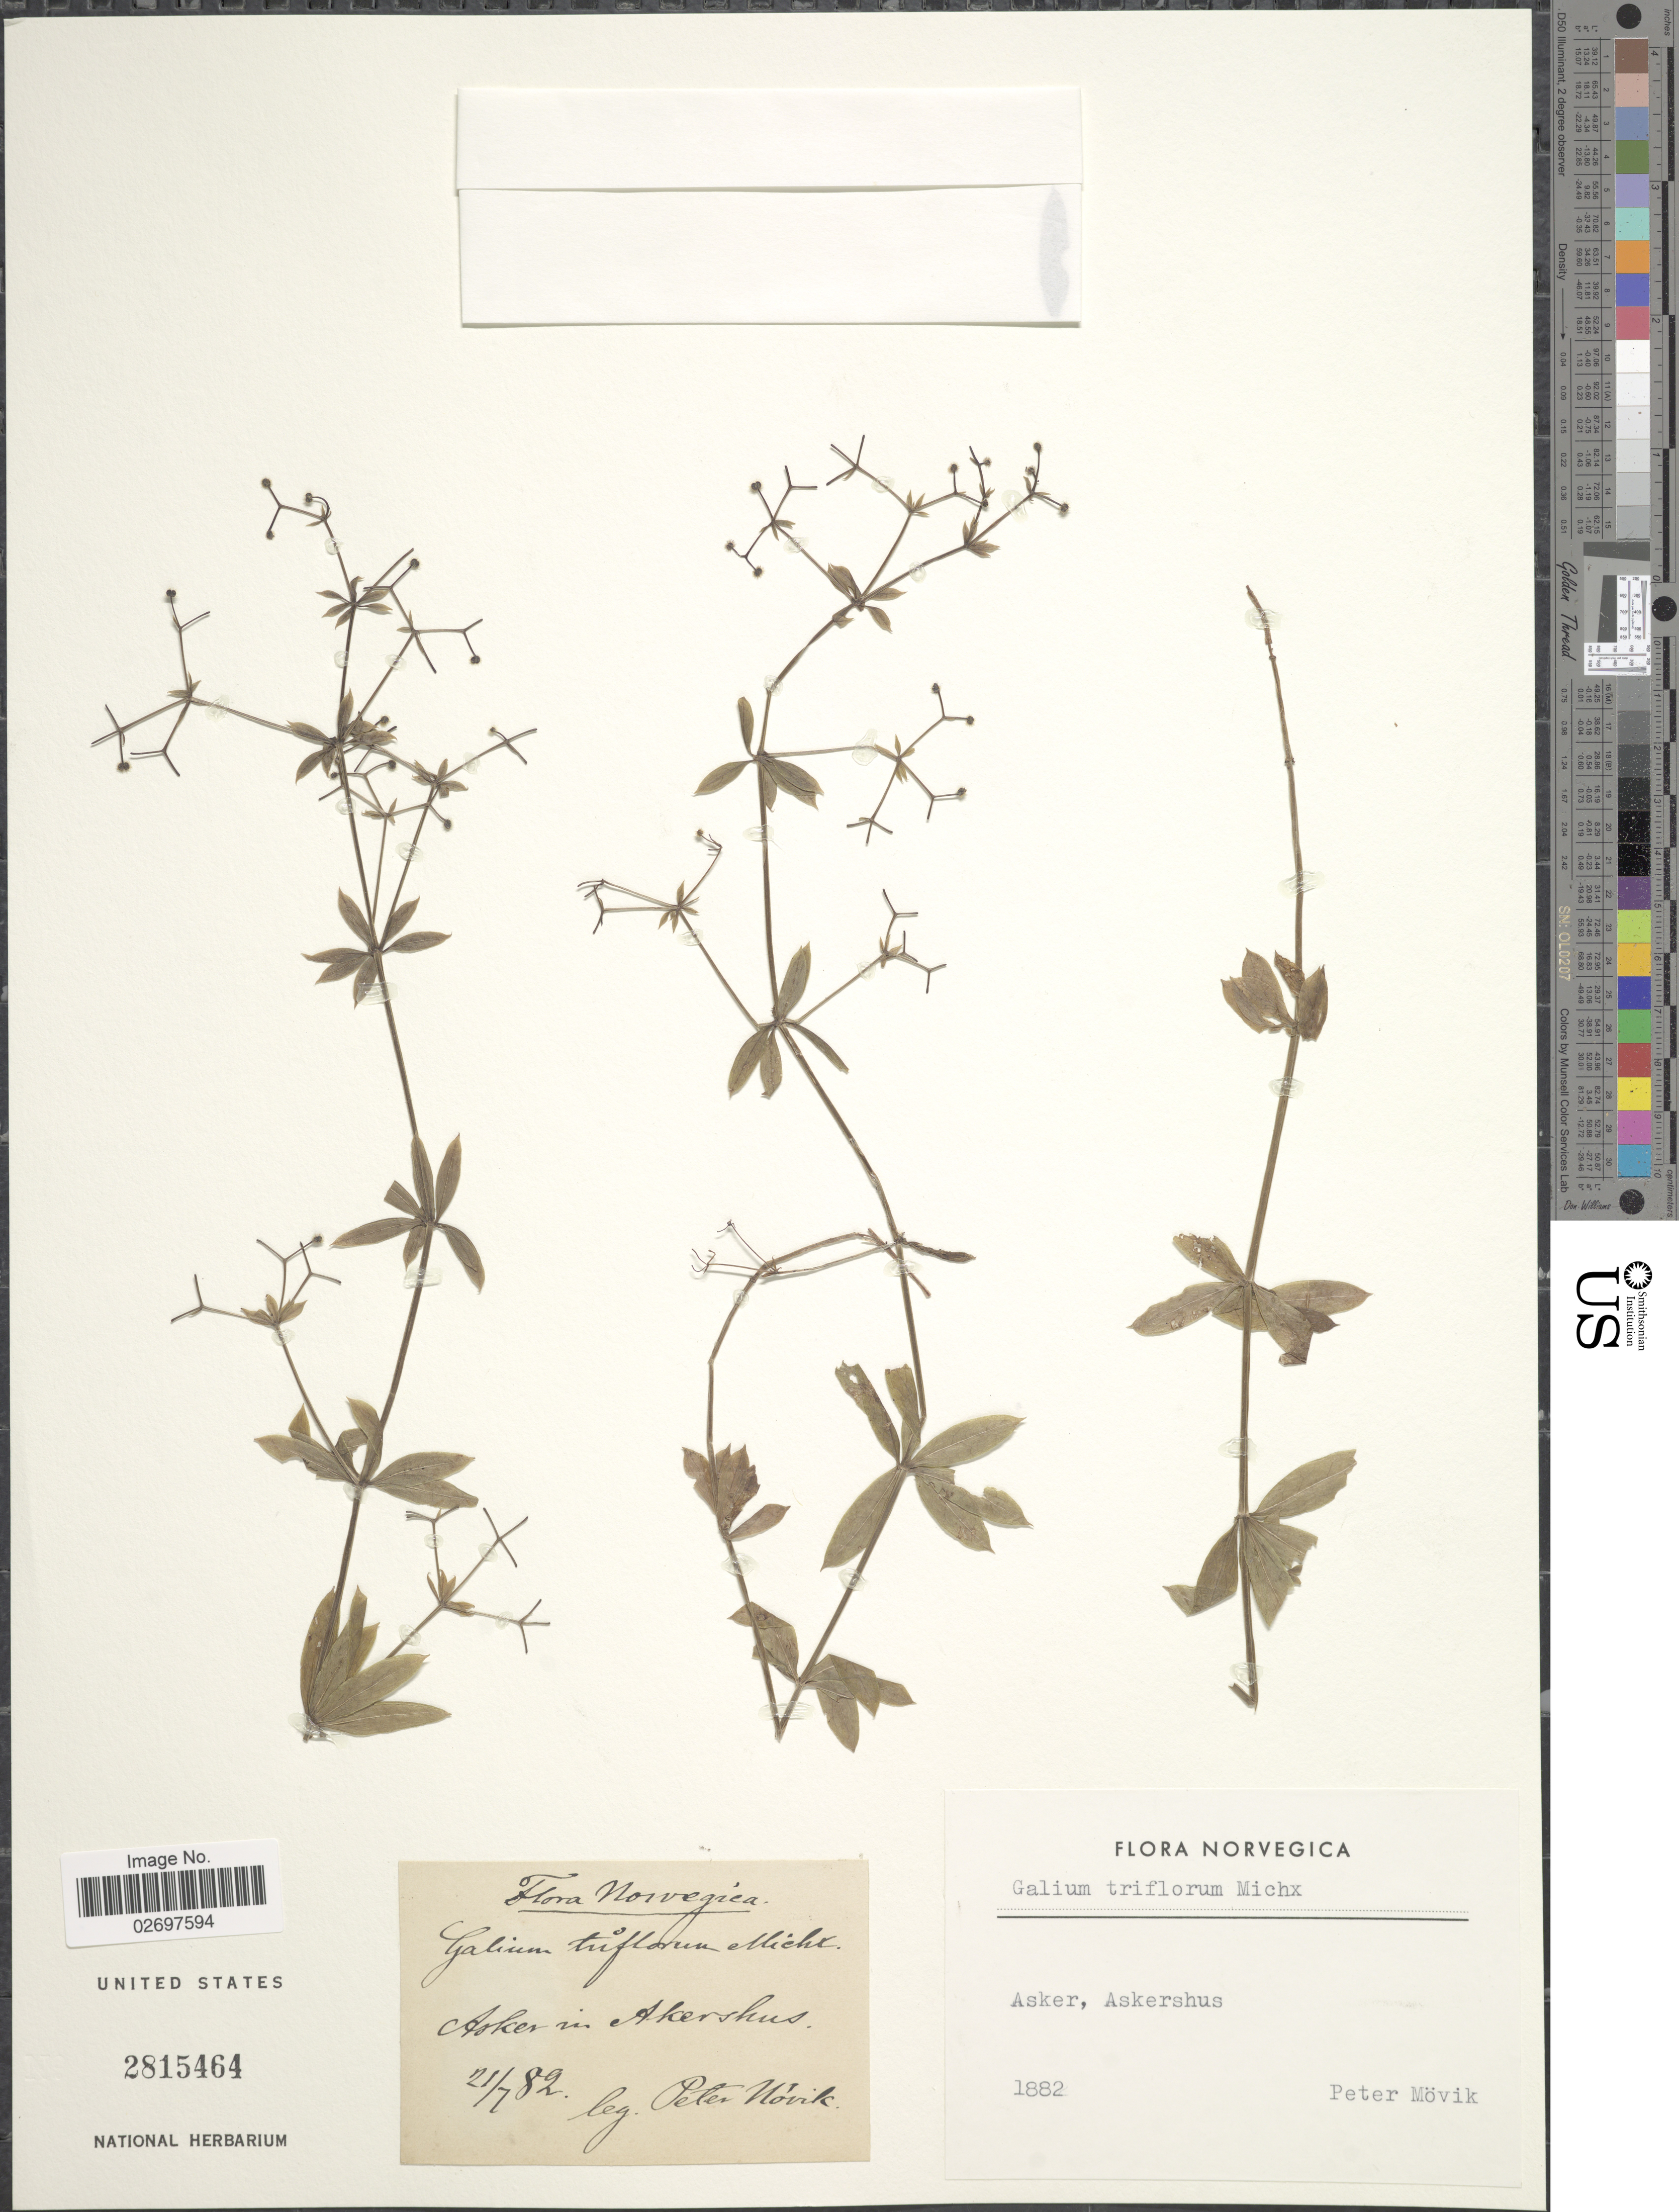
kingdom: Plantae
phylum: Tracheophyta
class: Magnoliopsida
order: Gentianales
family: Rubiaceae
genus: Galium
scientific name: Galium triflorum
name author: Michx.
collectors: P. Mövik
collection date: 1882-07-21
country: Norway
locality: Norvegica. Asker, Askershus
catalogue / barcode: US 2815464